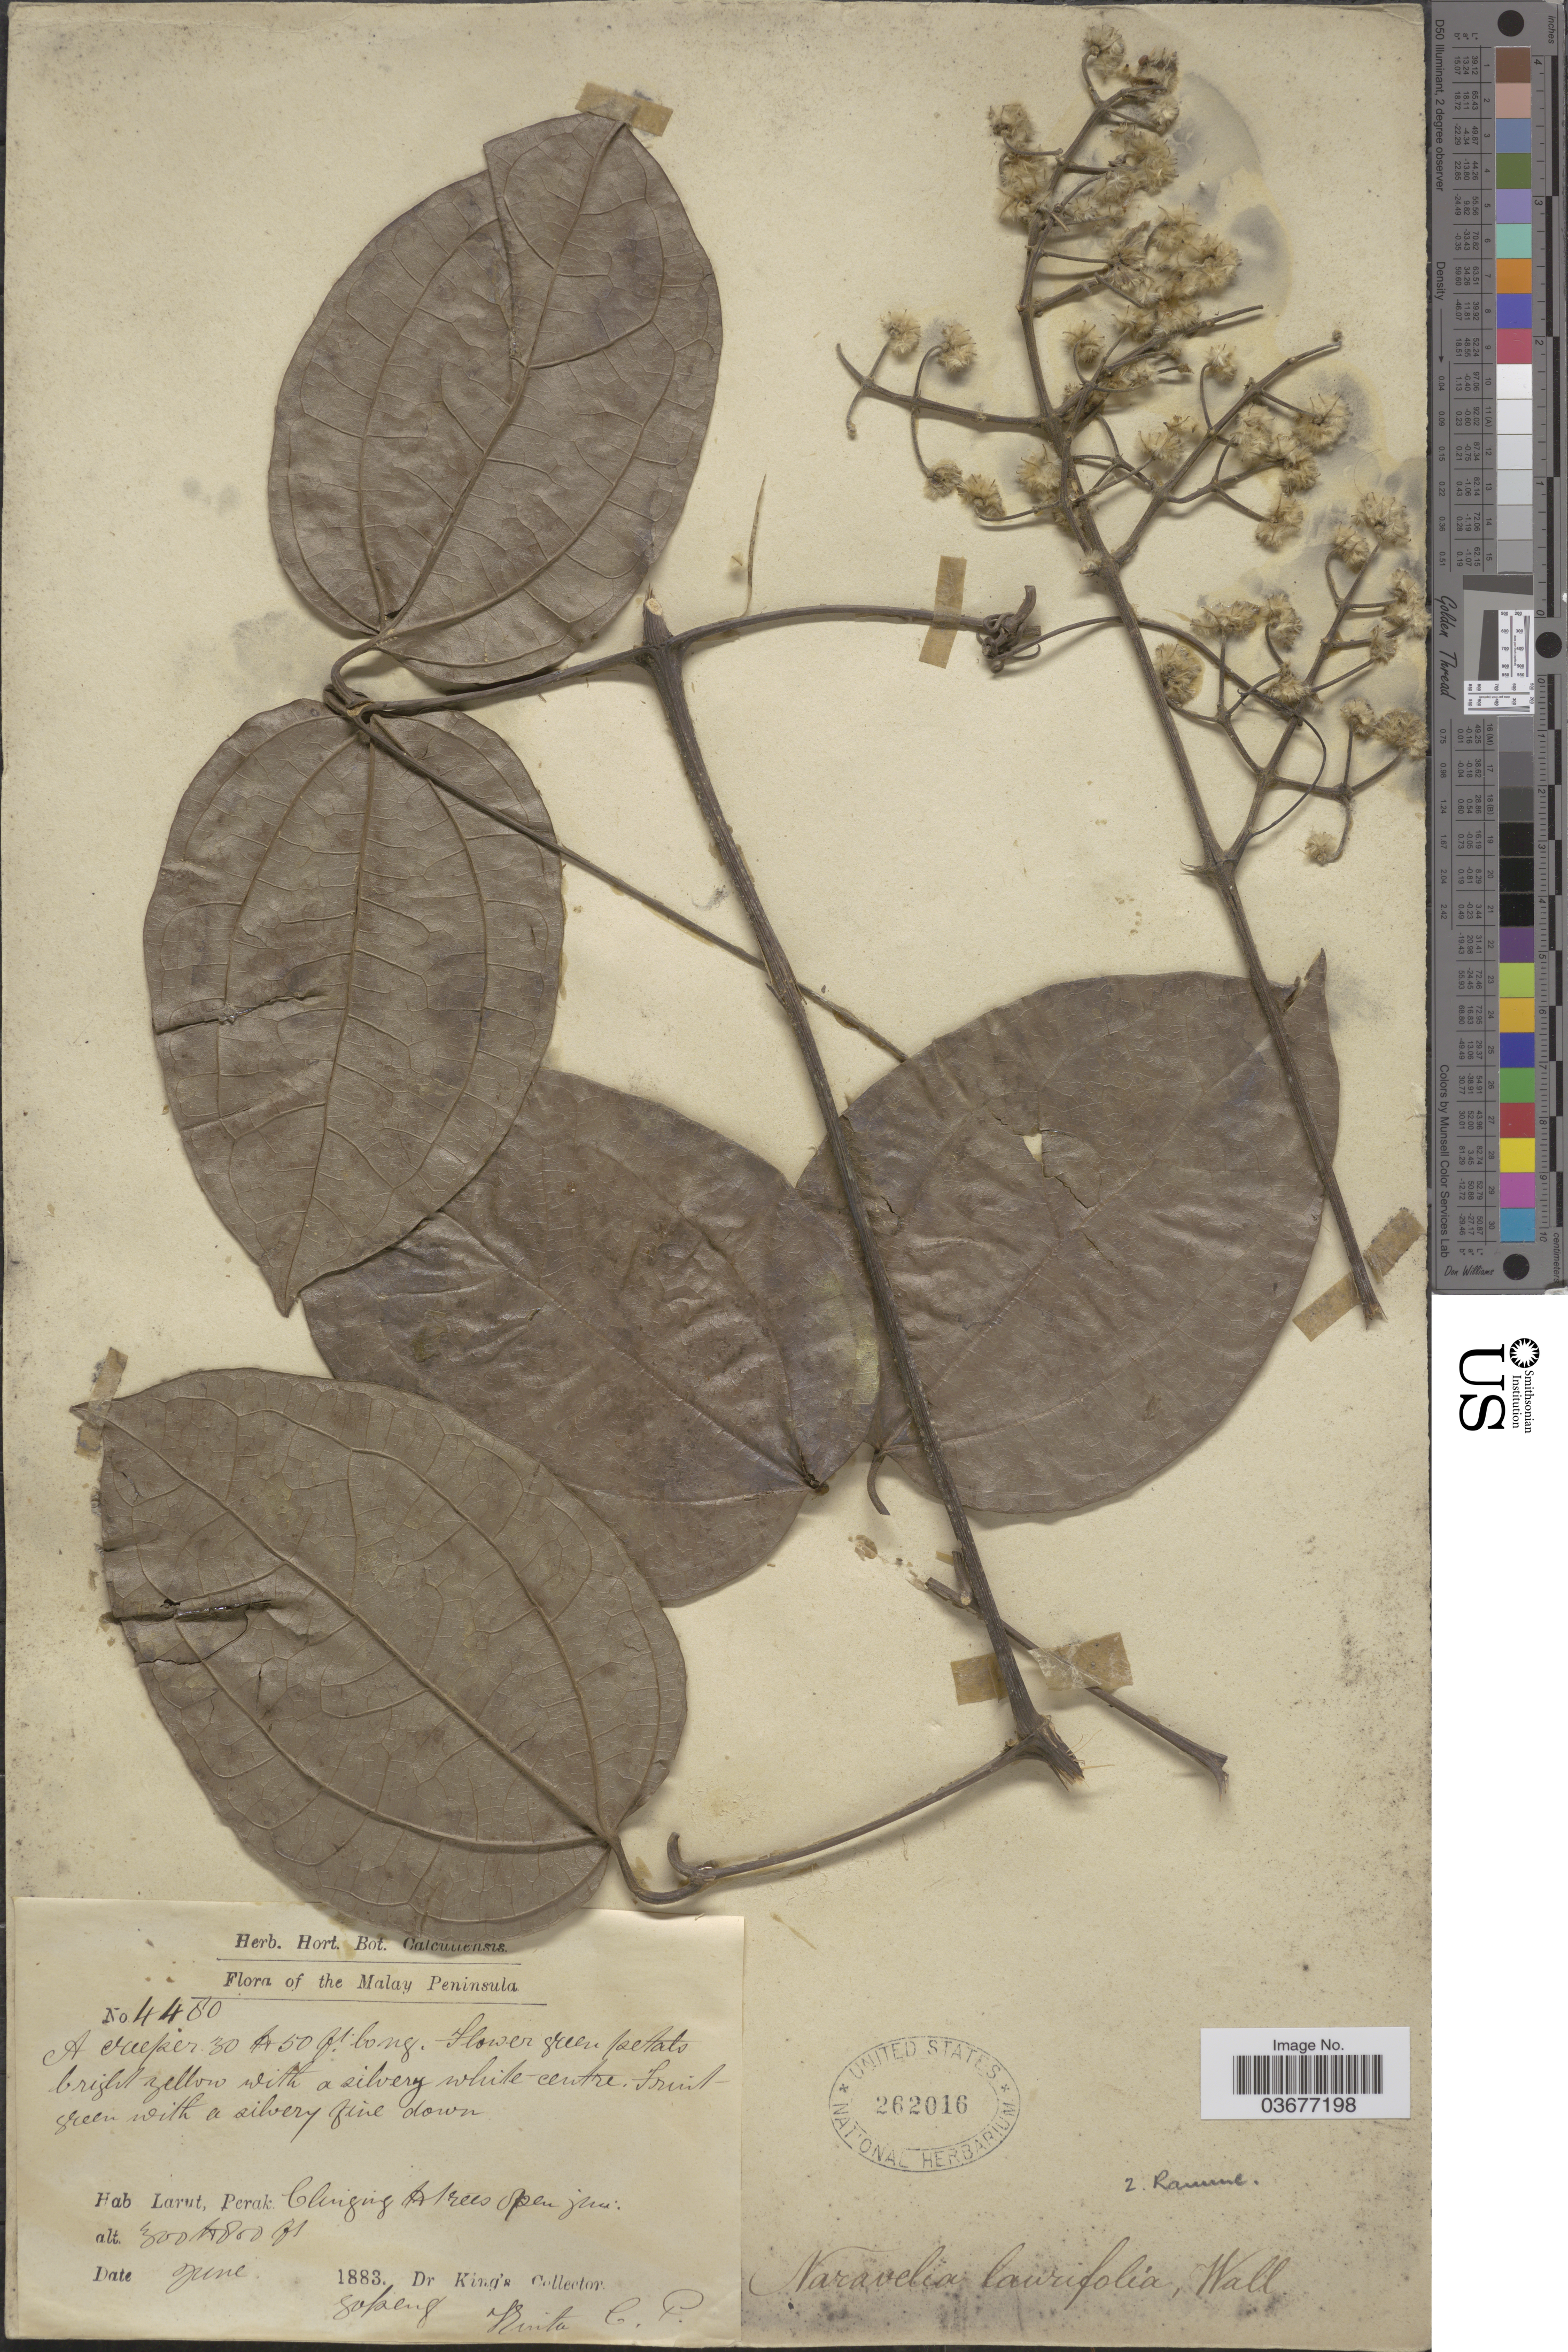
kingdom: Plantae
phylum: Tracheophyta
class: Magnoliopsida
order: Ranunculales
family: Ranunculaceae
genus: Clematis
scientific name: Clematis laurifolia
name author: Wall. ex Hook. f.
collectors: Dr. King's collector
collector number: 4480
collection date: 1883-06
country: Malaysia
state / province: Perak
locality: The Malay Peninsula. Larut, Perak.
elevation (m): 91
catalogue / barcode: US 262016